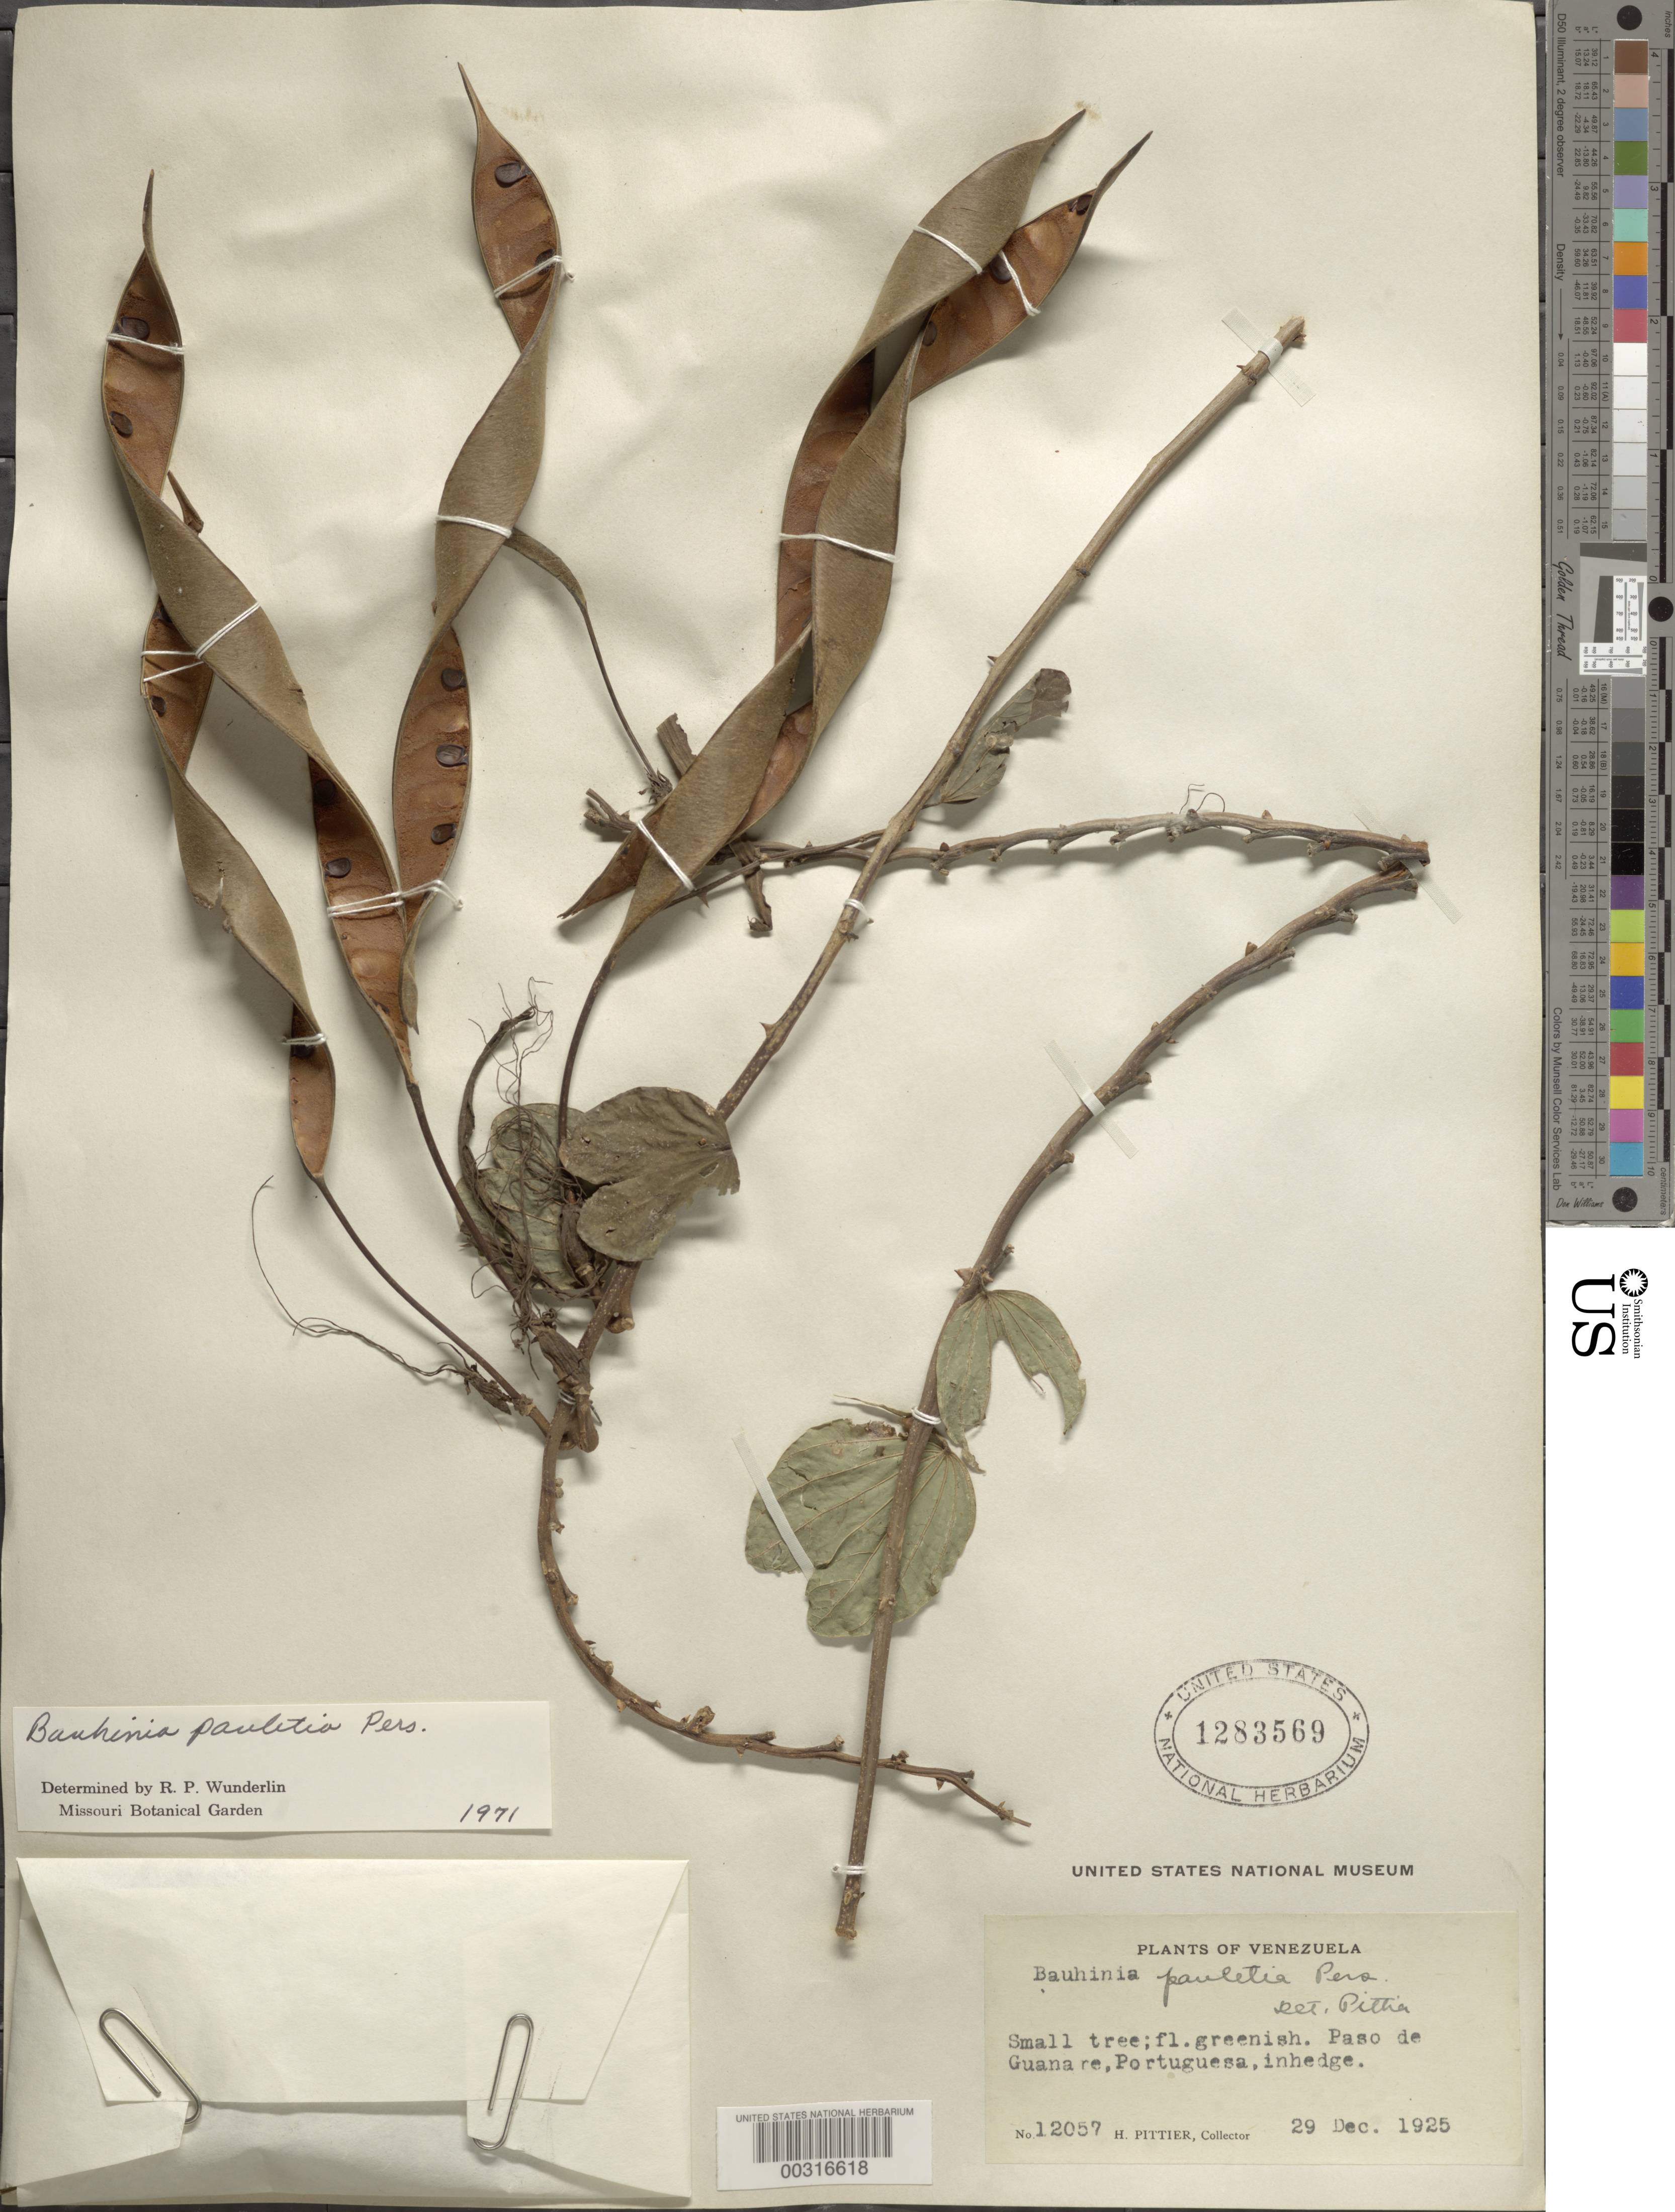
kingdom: Plantae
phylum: Tracheophyta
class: Magnoliopsida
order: Fabales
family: Fabaceae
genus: Bauhinia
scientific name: Bauhinia pauletia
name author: Pers.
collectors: H. F. Pittier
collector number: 12057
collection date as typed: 29 Dec 1925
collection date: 1925-12-29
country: Venezuela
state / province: Portuguesa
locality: Paso de guanare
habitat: In hedge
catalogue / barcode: US 1283569